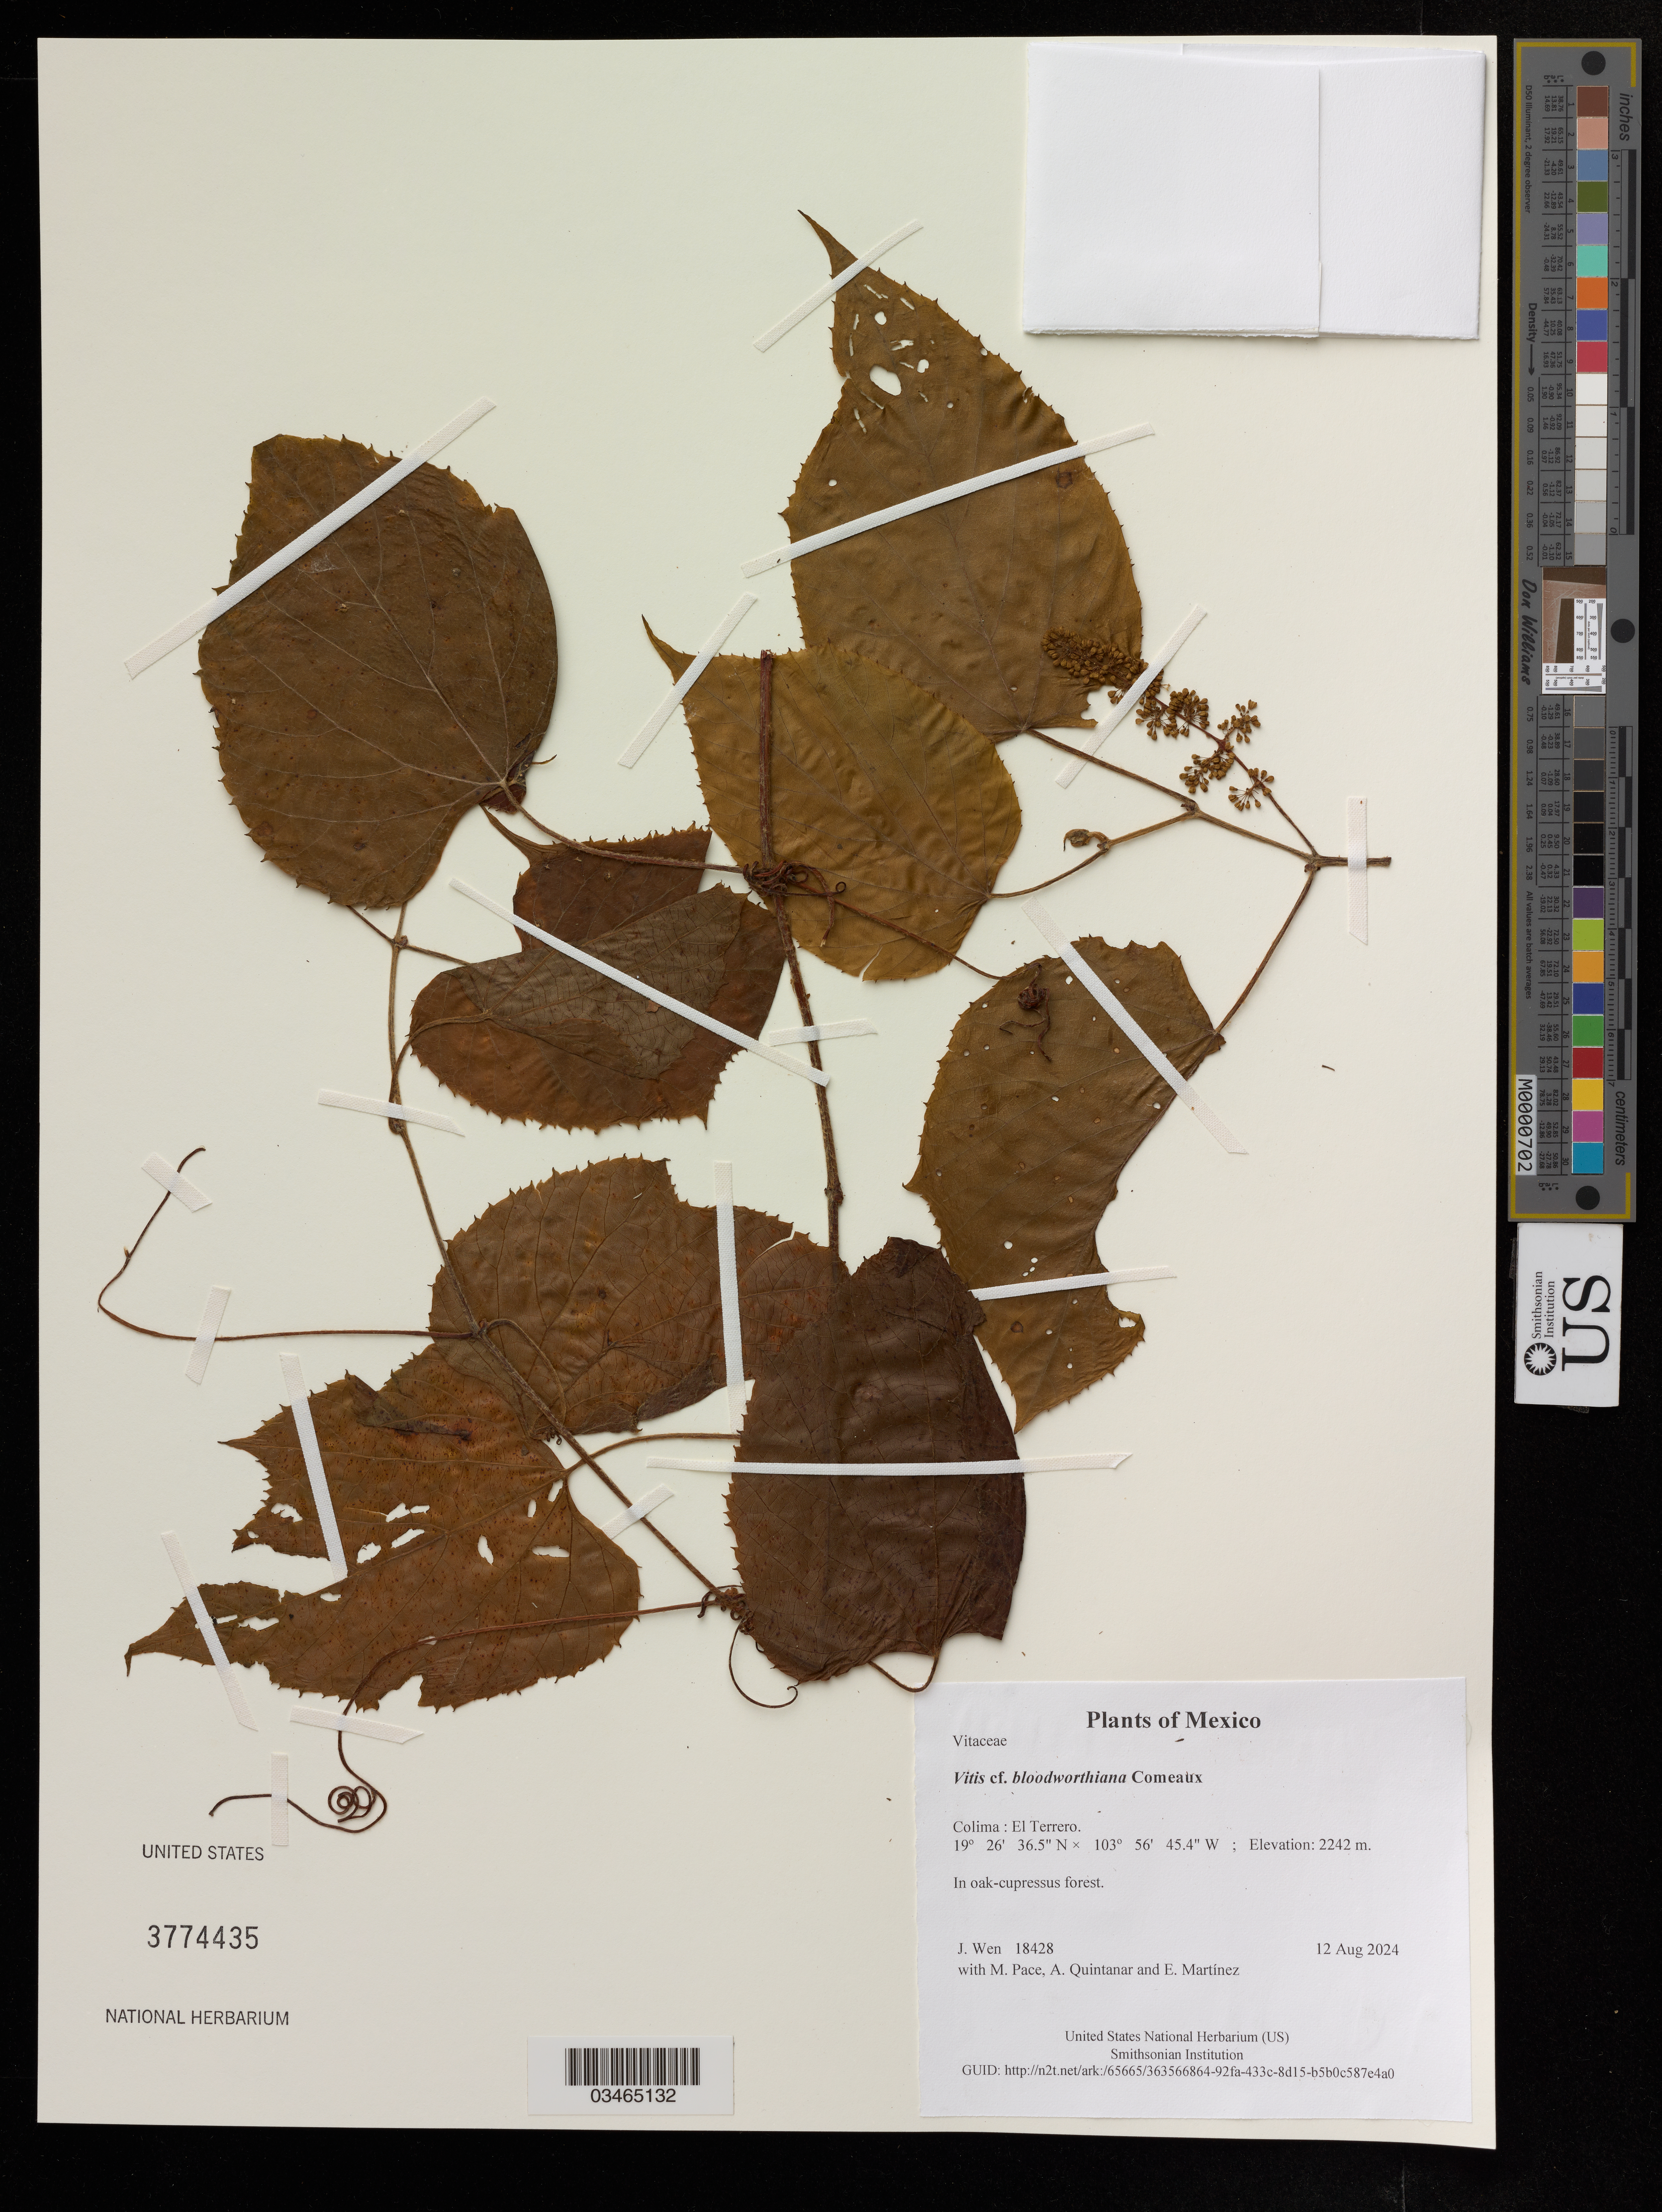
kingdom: Plantae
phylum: Tracheophyta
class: Magnoliopsida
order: Vitales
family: Vitaceae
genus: Vitis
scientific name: Vitis bloodworthiana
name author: Comeaux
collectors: J. Wen, M. Pace, A. Quintanar & E. Martínez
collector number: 18428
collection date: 2024-08-12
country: Mexico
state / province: Colima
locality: El Terrero.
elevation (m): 2242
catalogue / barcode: US 3774435